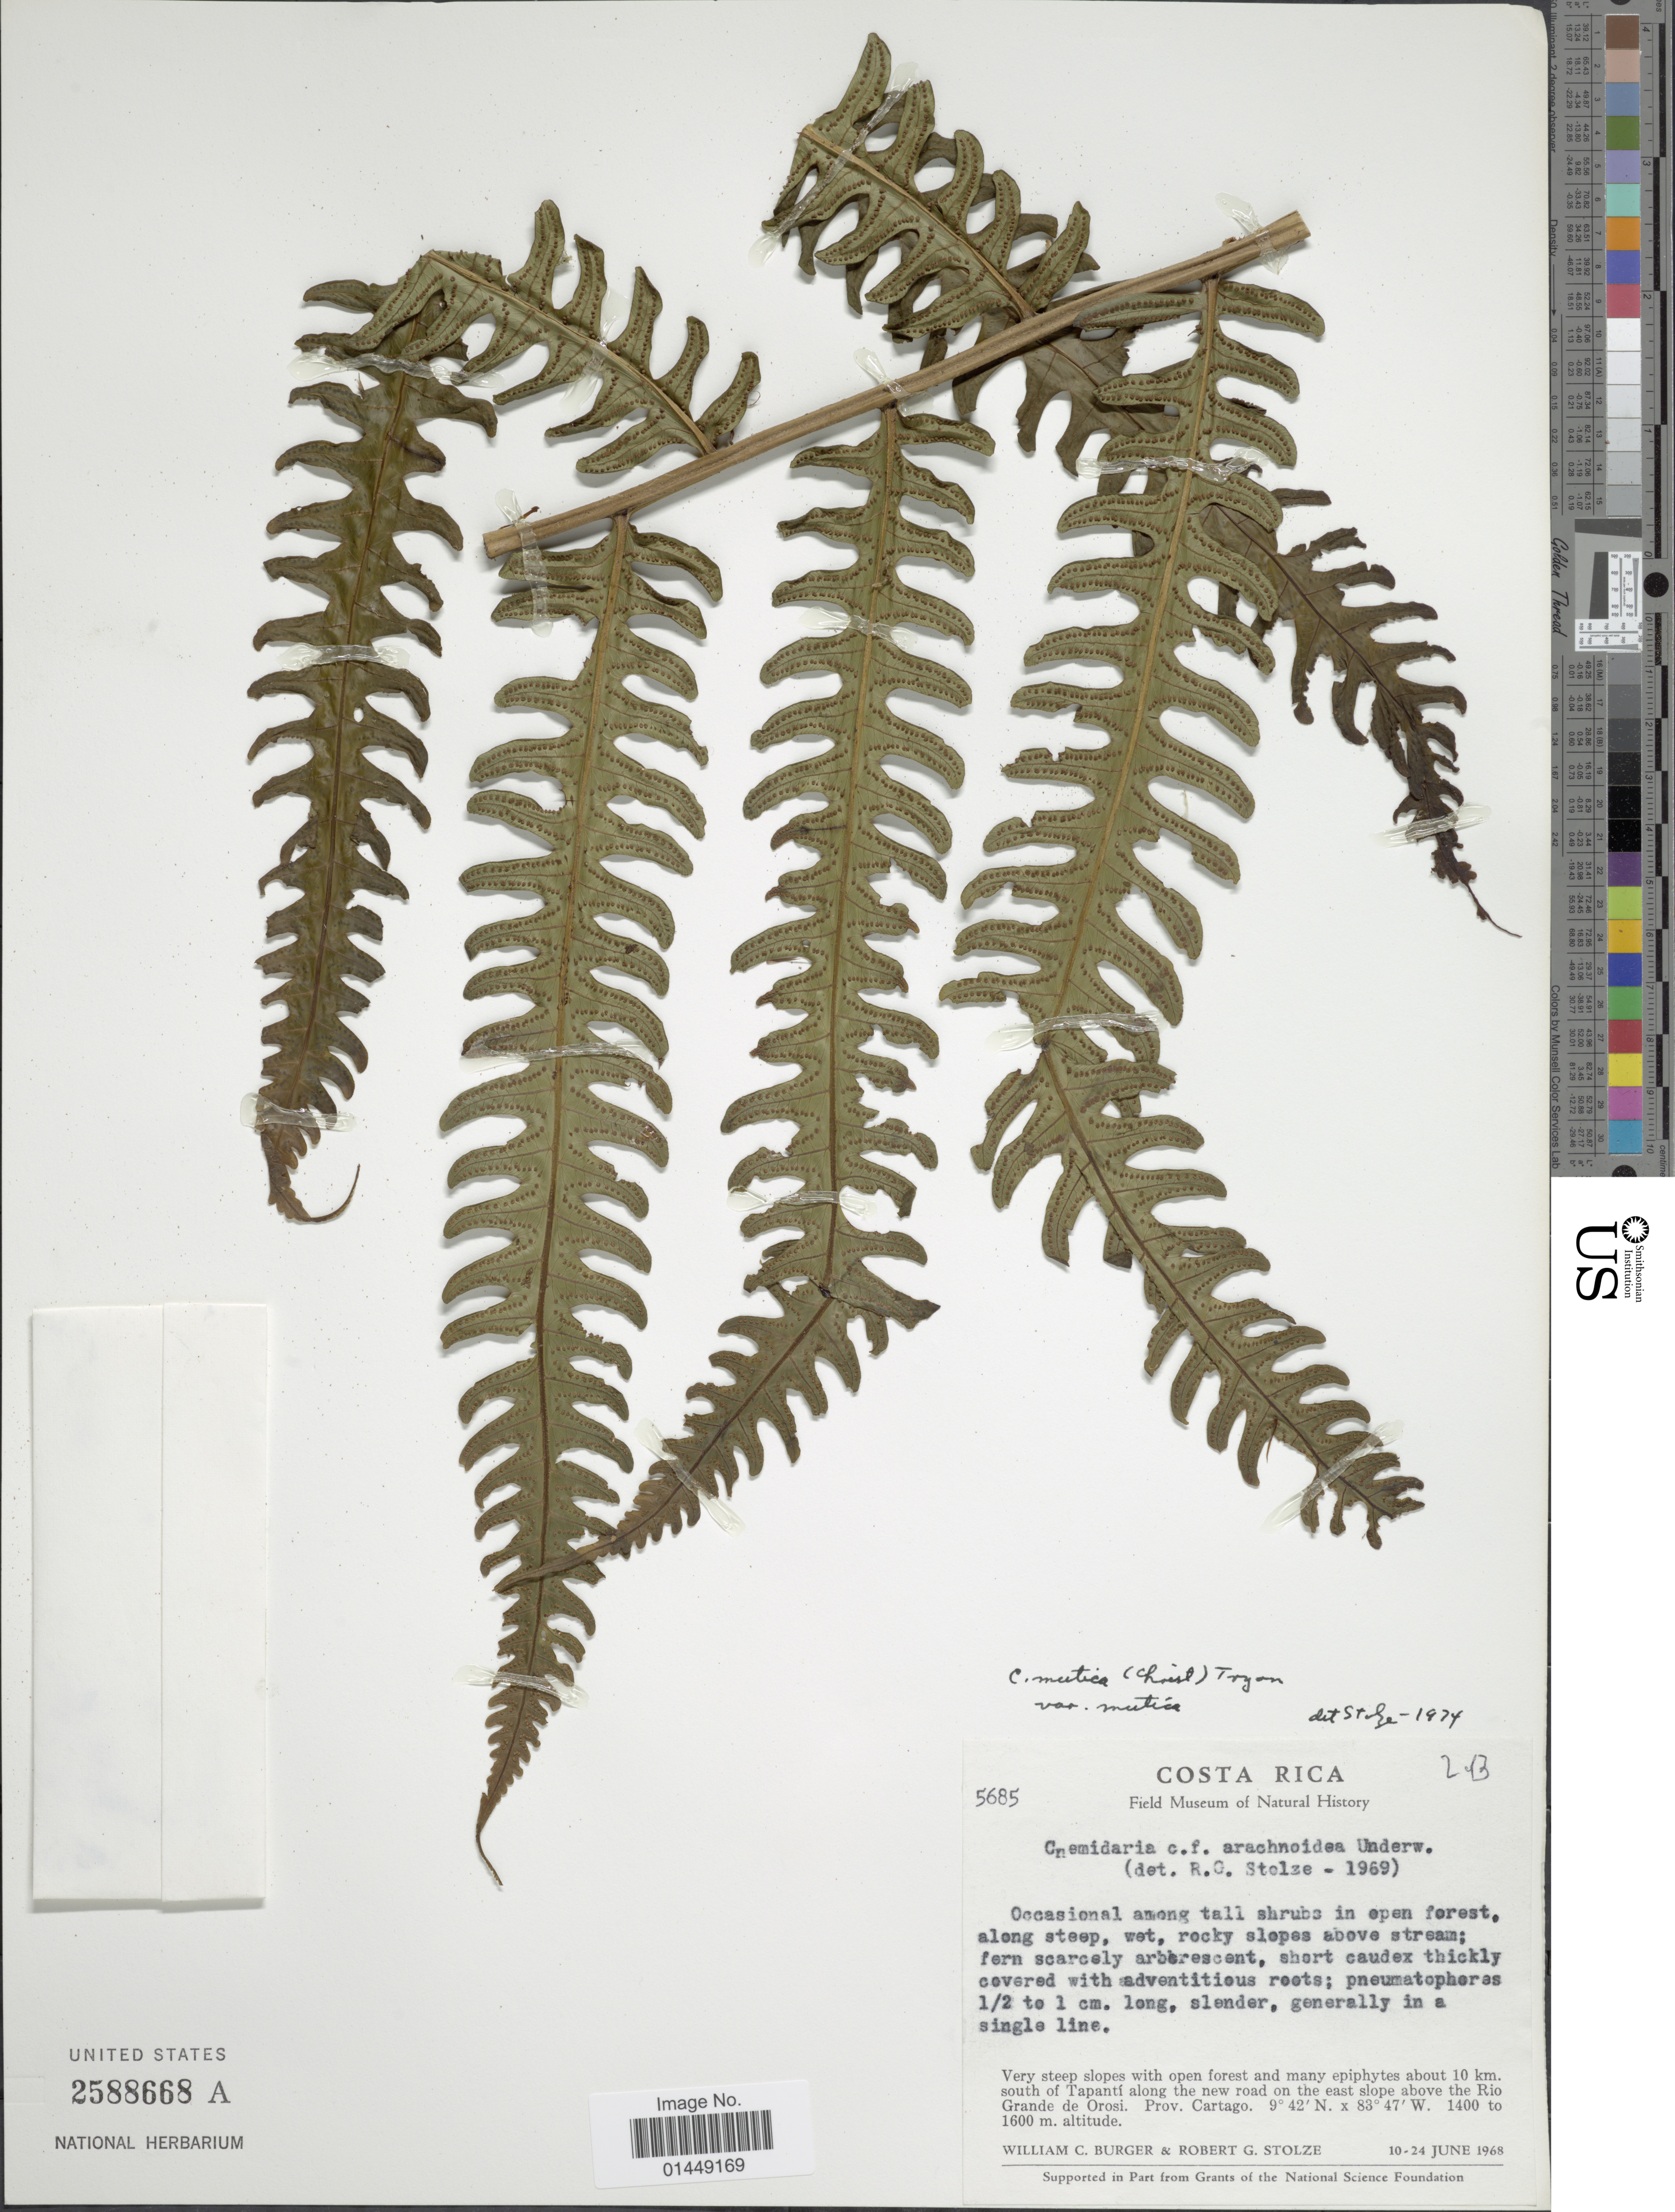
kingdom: Plantae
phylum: Tracheophyta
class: Polypodiopsida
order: Cyatheales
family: Cyatheaceae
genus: Cyathea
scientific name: Cyathea mutica var. mutica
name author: (Christ) Domin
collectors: W. Burger & R. G. Stolze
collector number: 5685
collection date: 1968-06-10/1968-06-24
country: Costa Rica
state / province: Cartago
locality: along the new road on the east slope above the Rio Grande de Orosi. Prov. Cartago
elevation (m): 1400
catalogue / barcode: US 2588668A